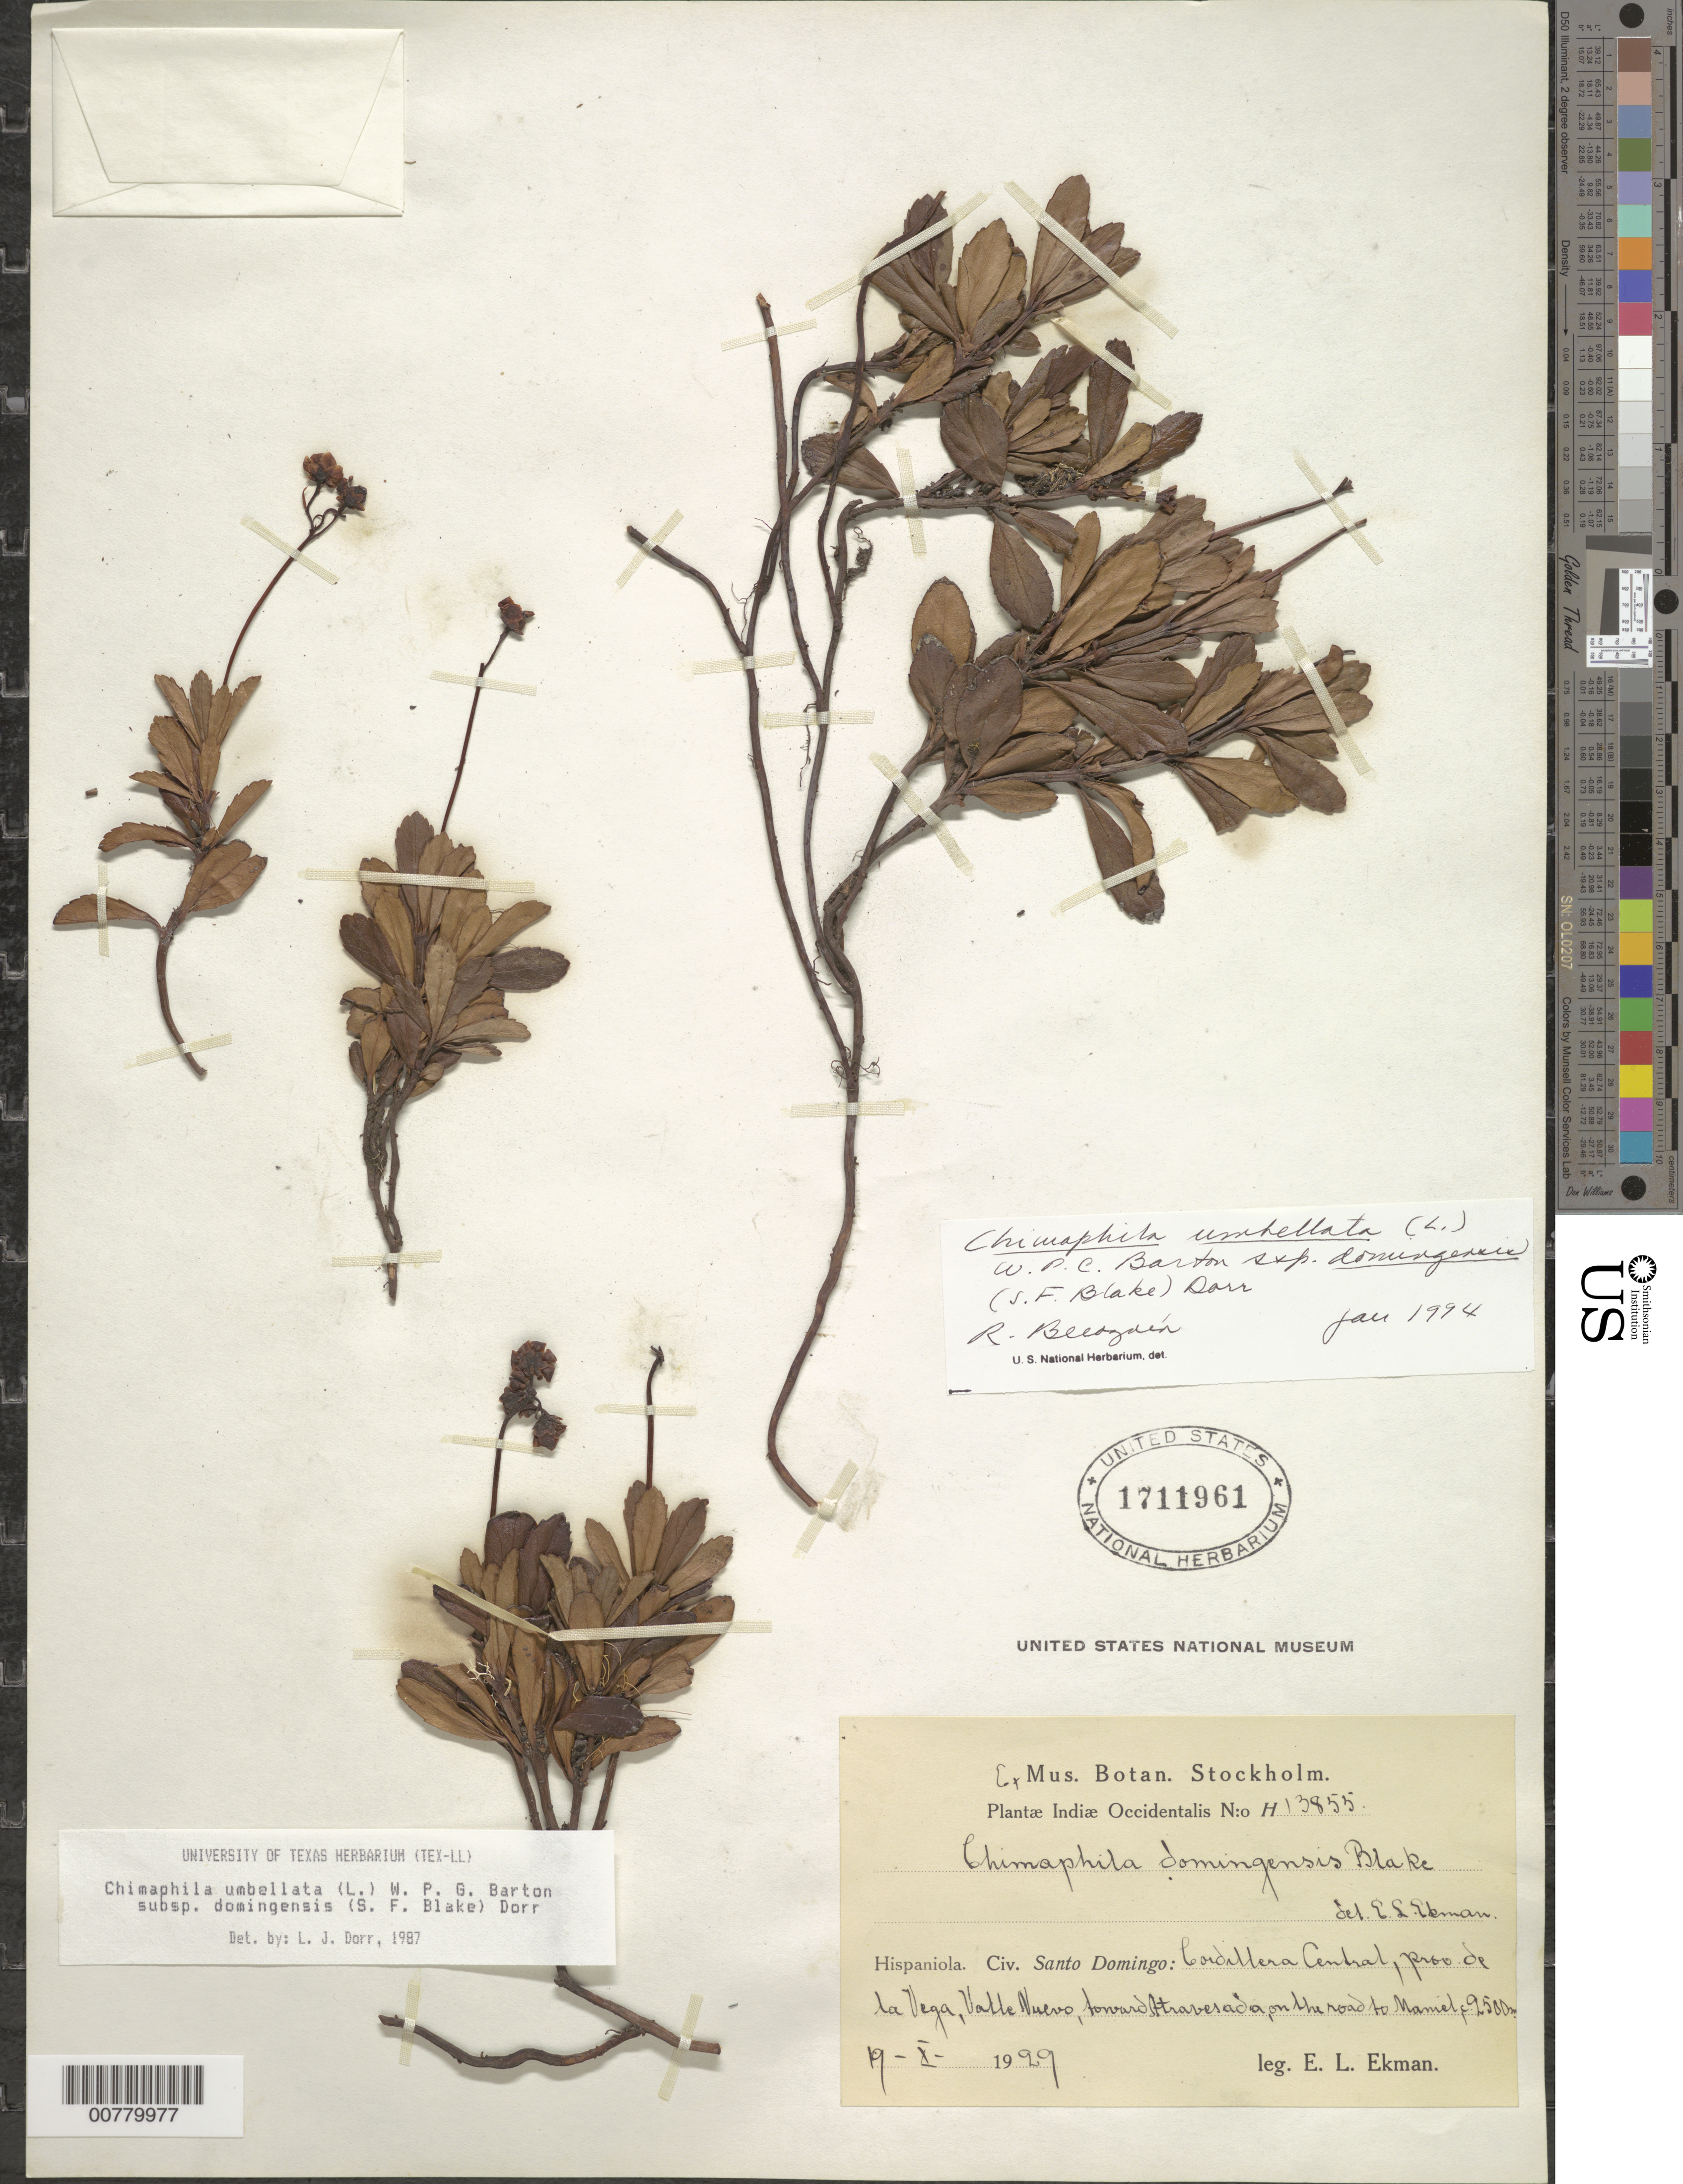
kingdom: Plantae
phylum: Tracheophyta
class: Magnoliopsida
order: Ericales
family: Ericaceae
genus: Chimaphila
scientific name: Chimaphila umbellata subsp. domingensis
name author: (S.F. Blake) Dorr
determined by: Berozain, R.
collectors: E. L. Ekman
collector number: H 13855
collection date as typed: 19 May 1929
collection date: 1929-05-19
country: Dominican Republic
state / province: La Vega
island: Hispaniola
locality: Cordillera Central, Valle Nuevo, toward Atravesada, on the road to Maniel.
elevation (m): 2500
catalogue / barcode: US 1711961